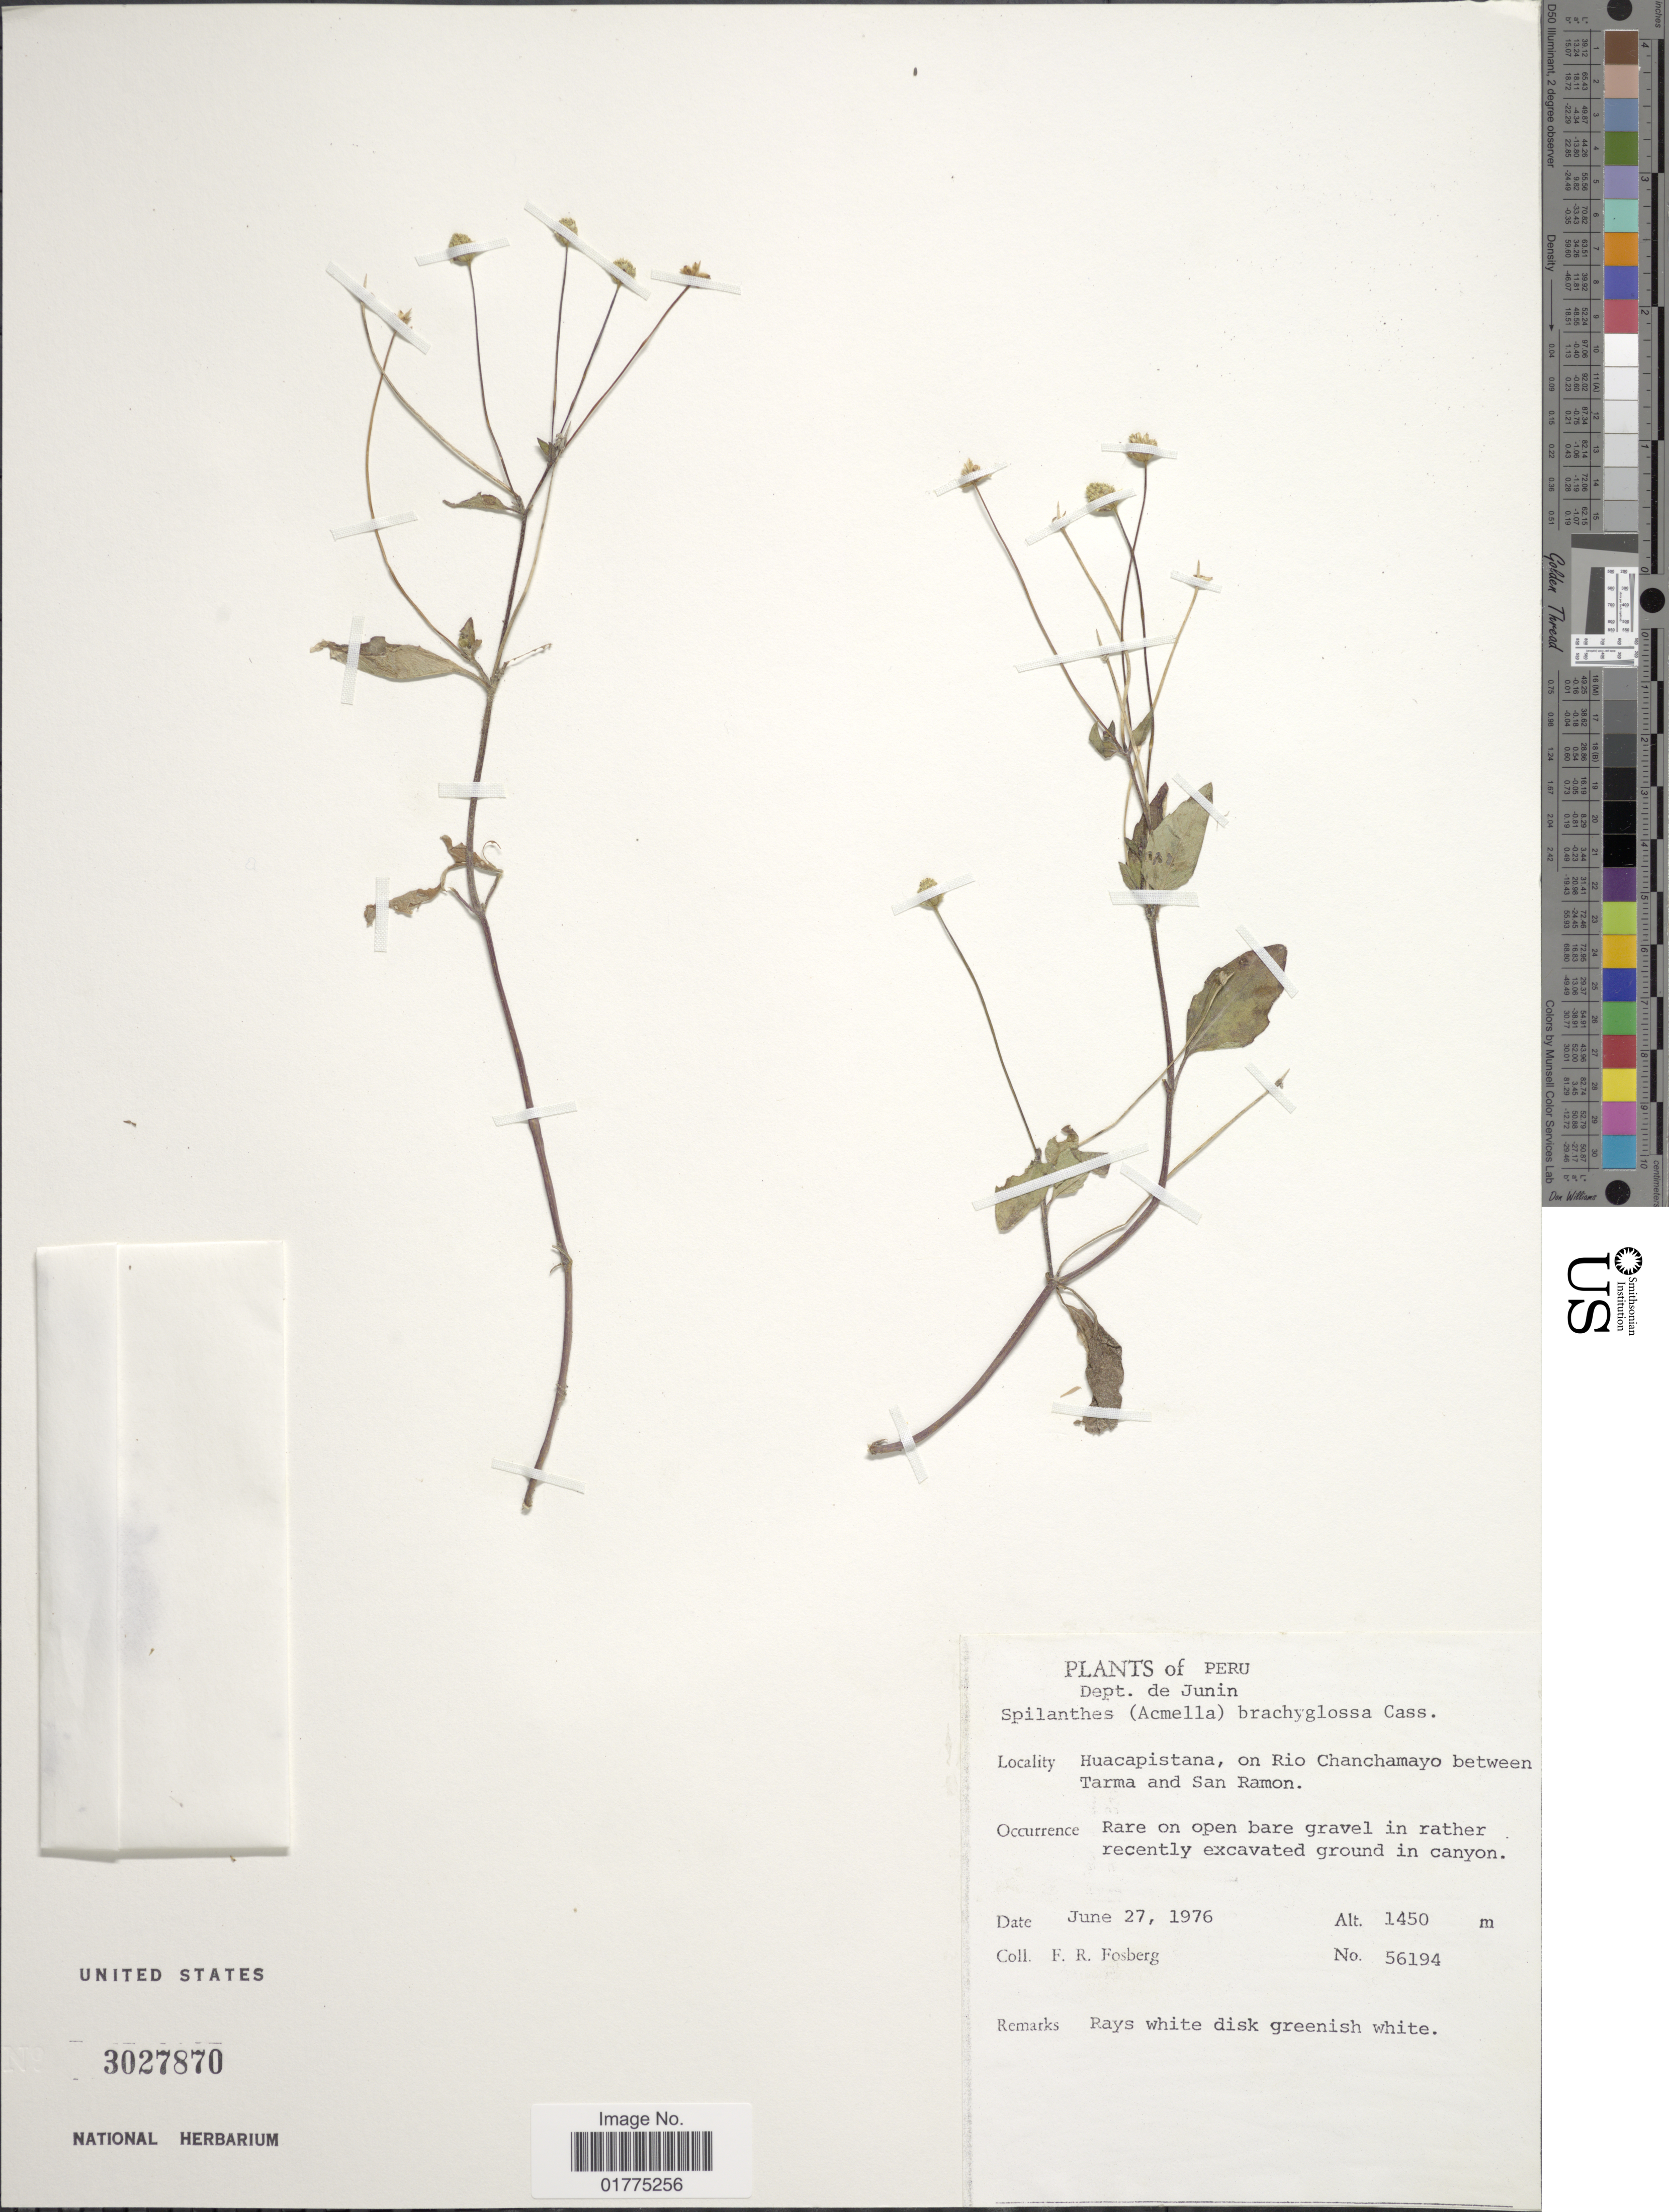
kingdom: Plantae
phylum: Tracheophyta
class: Magnoliopsida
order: Asterales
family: Asteraceae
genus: Acmella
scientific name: Acmella brachyglossa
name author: Cass.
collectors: F. R. Fosberg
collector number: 56194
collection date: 1976-06-27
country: Peru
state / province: Junín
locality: Dept. de Junin, Huacapistana, on Rio Chanchamayo between Tarma and San Ramon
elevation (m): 1450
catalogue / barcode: US 3027870